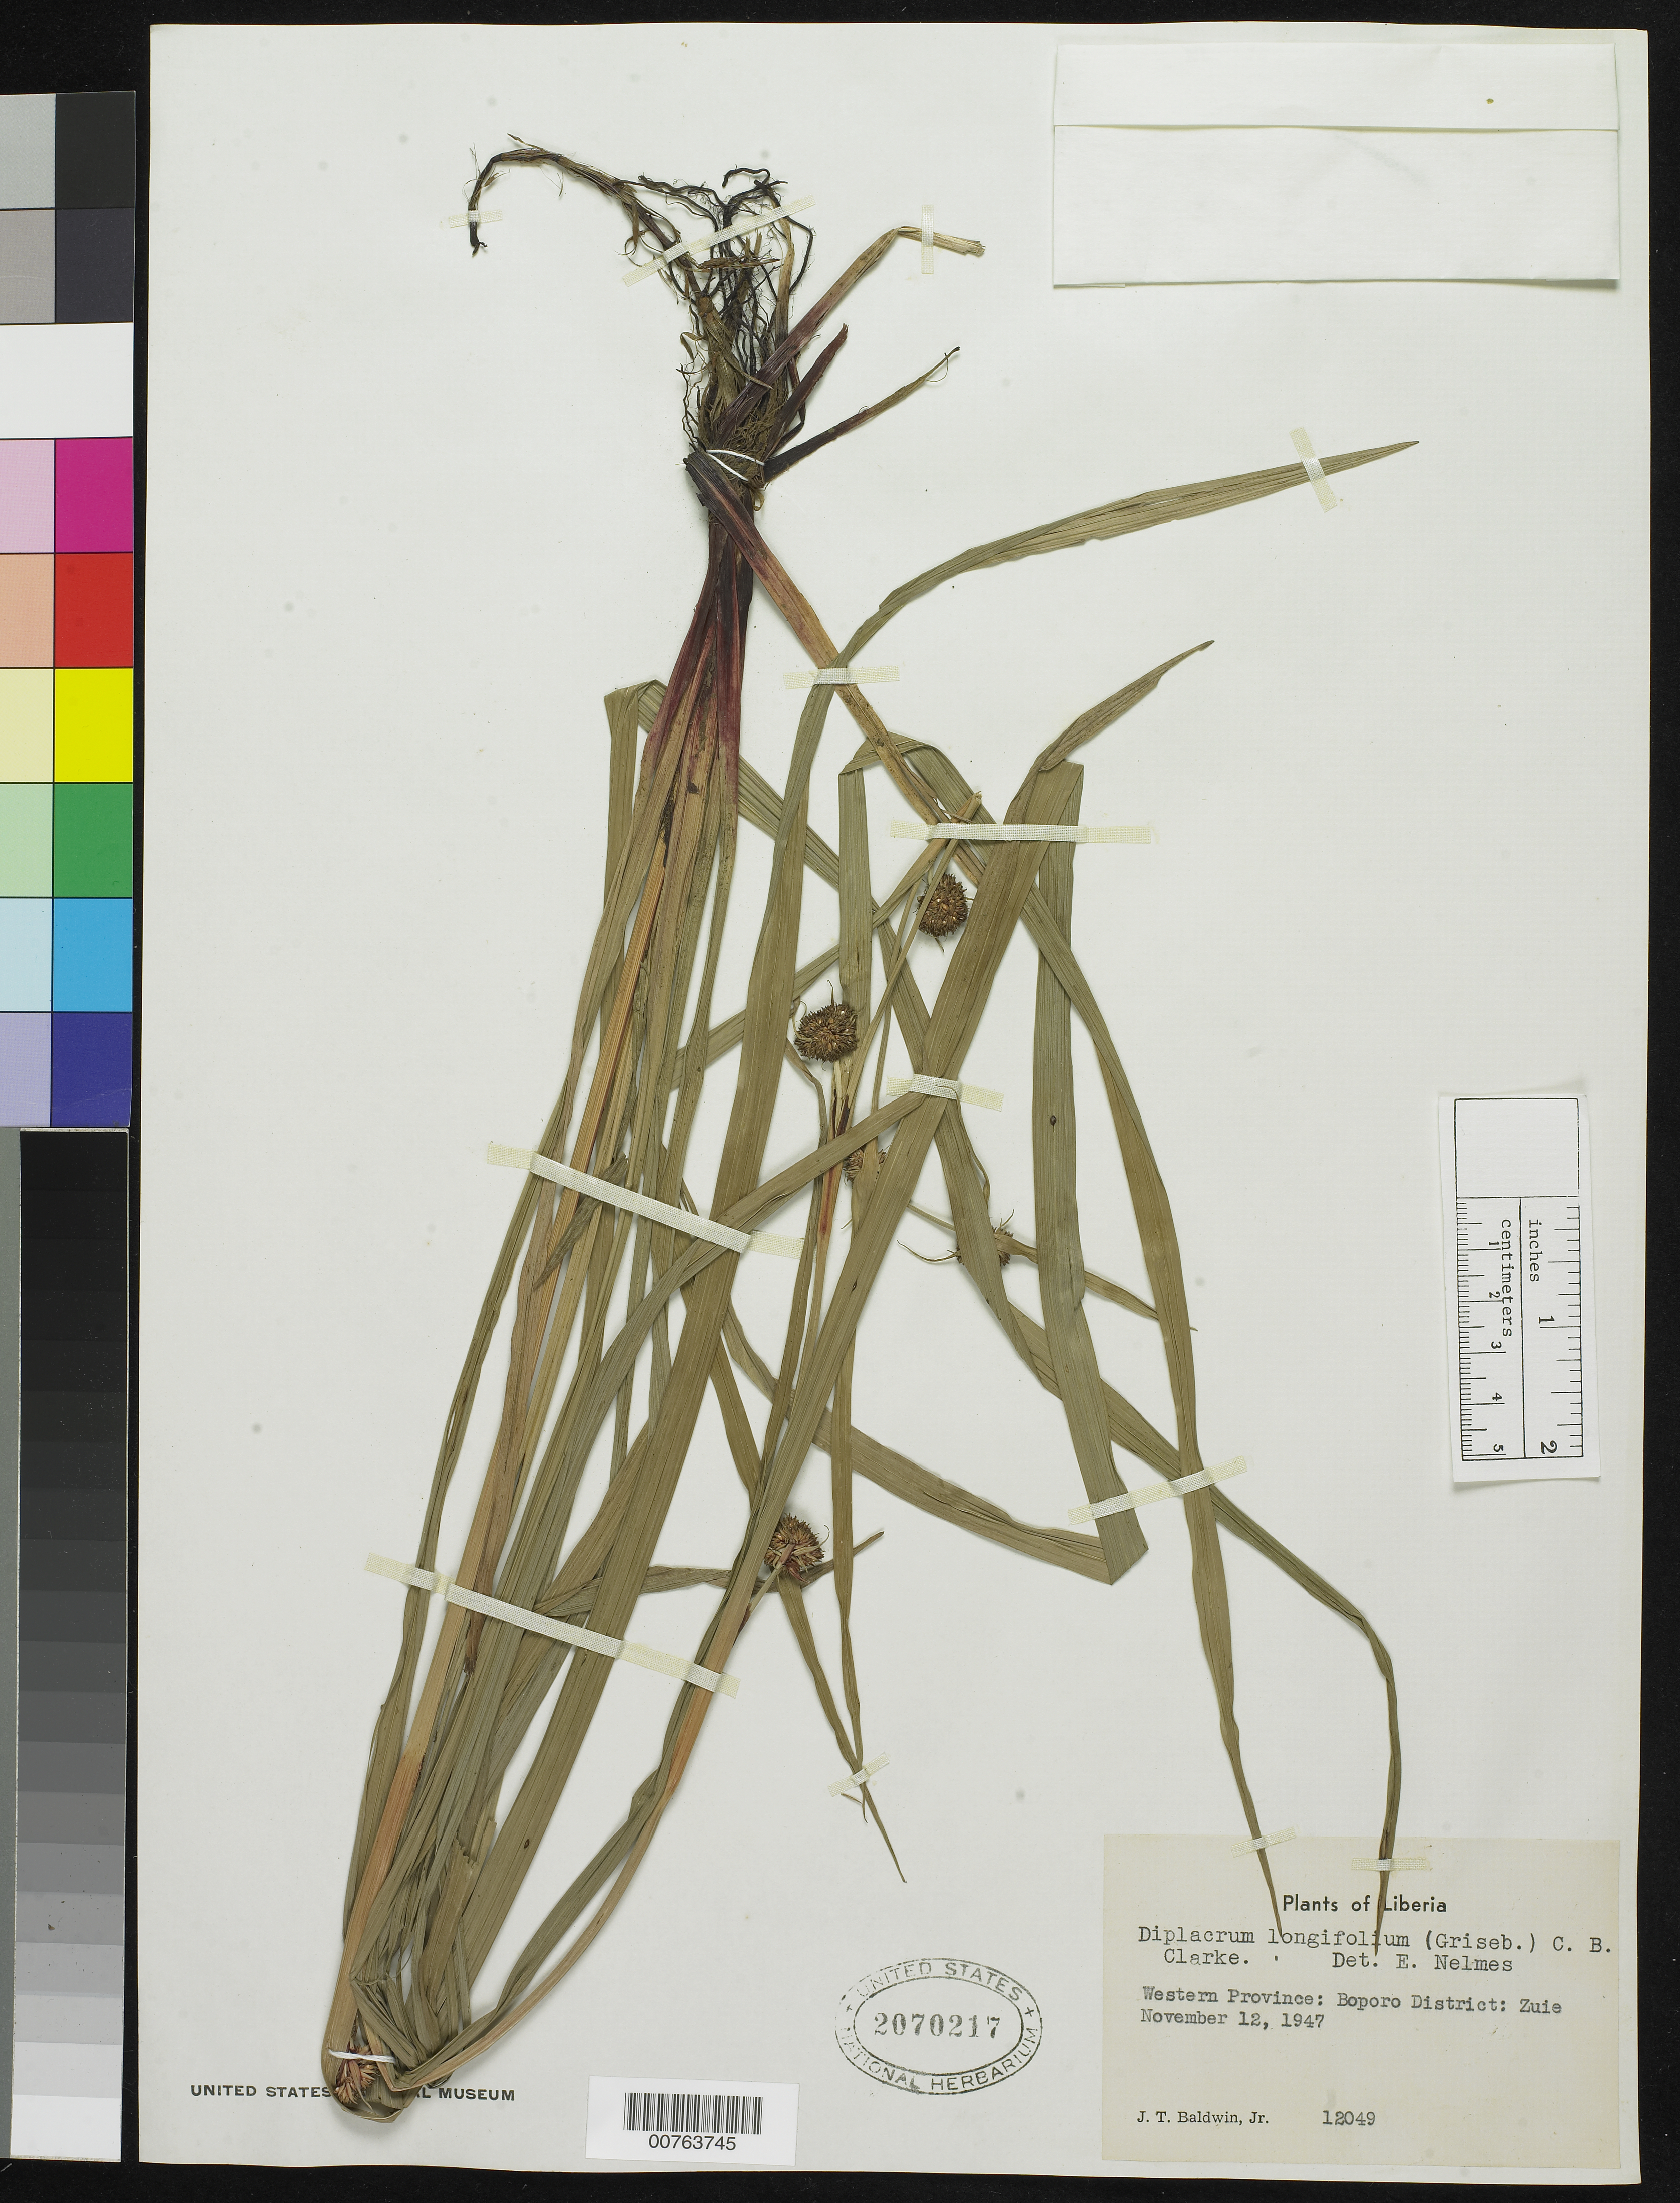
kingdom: Plantae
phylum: Tracheophyta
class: Liliopsida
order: Poales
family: Cyperaceae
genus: Diplacrum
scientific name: Diplacrum capitatum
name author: (Willd.) Boeckeler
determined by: Strong, Mark T., (BOT), Smithsonian Institution - National Museum of Natural History (UNITED STATES)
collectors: J. T. Baldwin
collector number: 12049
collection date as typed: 12 Nov 1947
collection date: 1947-11-12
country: Liberia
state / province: Gbarpolu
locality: Western Province: Boporo District, Zuie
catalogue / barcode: US 2070217